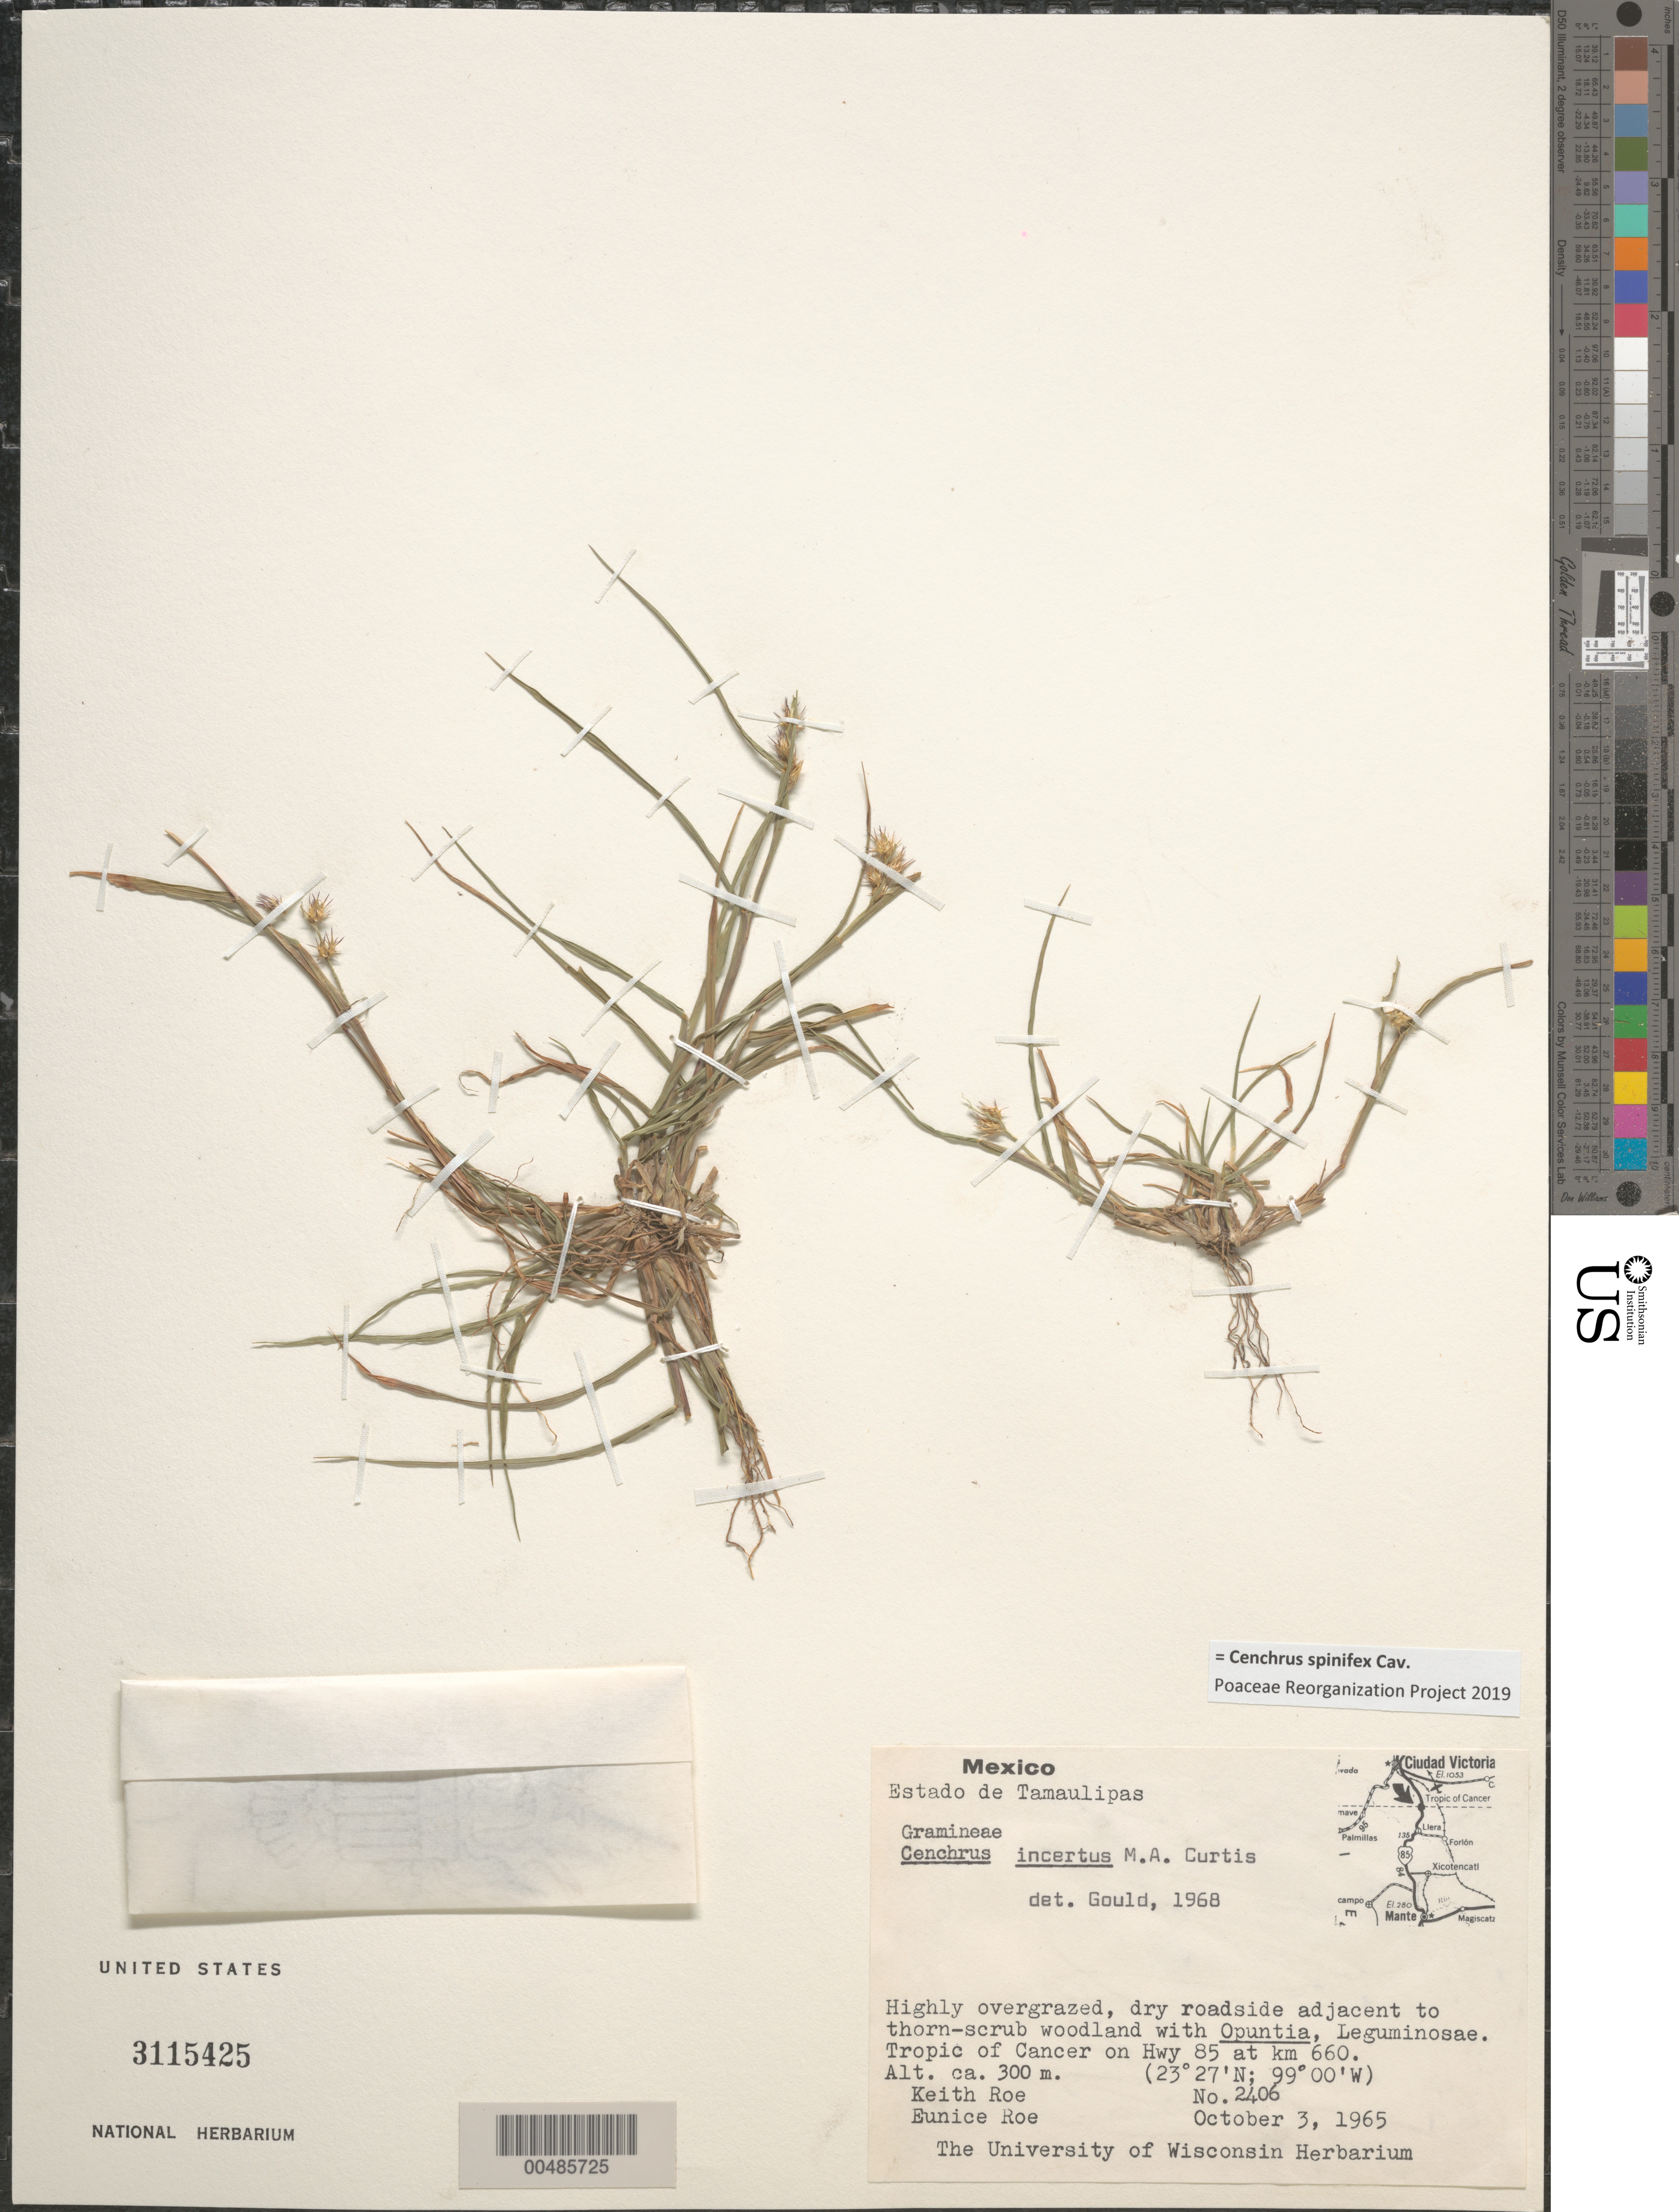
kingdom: Plantae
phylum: Tracheophyta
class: Liliopsida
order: Poales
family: Poaceae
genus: Cenchrus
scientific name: Cenchrus spinifex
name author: Cav.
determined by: Poaceae Reorganization Project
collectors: K. E. Roe & E. Roe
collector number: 2406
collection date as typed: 3 Oct 1965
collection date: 1965-10-03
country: Mexico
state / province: Tamaulipas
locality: Tropic of Cancer on Hwy 85 at km 660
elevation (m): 300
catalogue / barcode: US 3115425